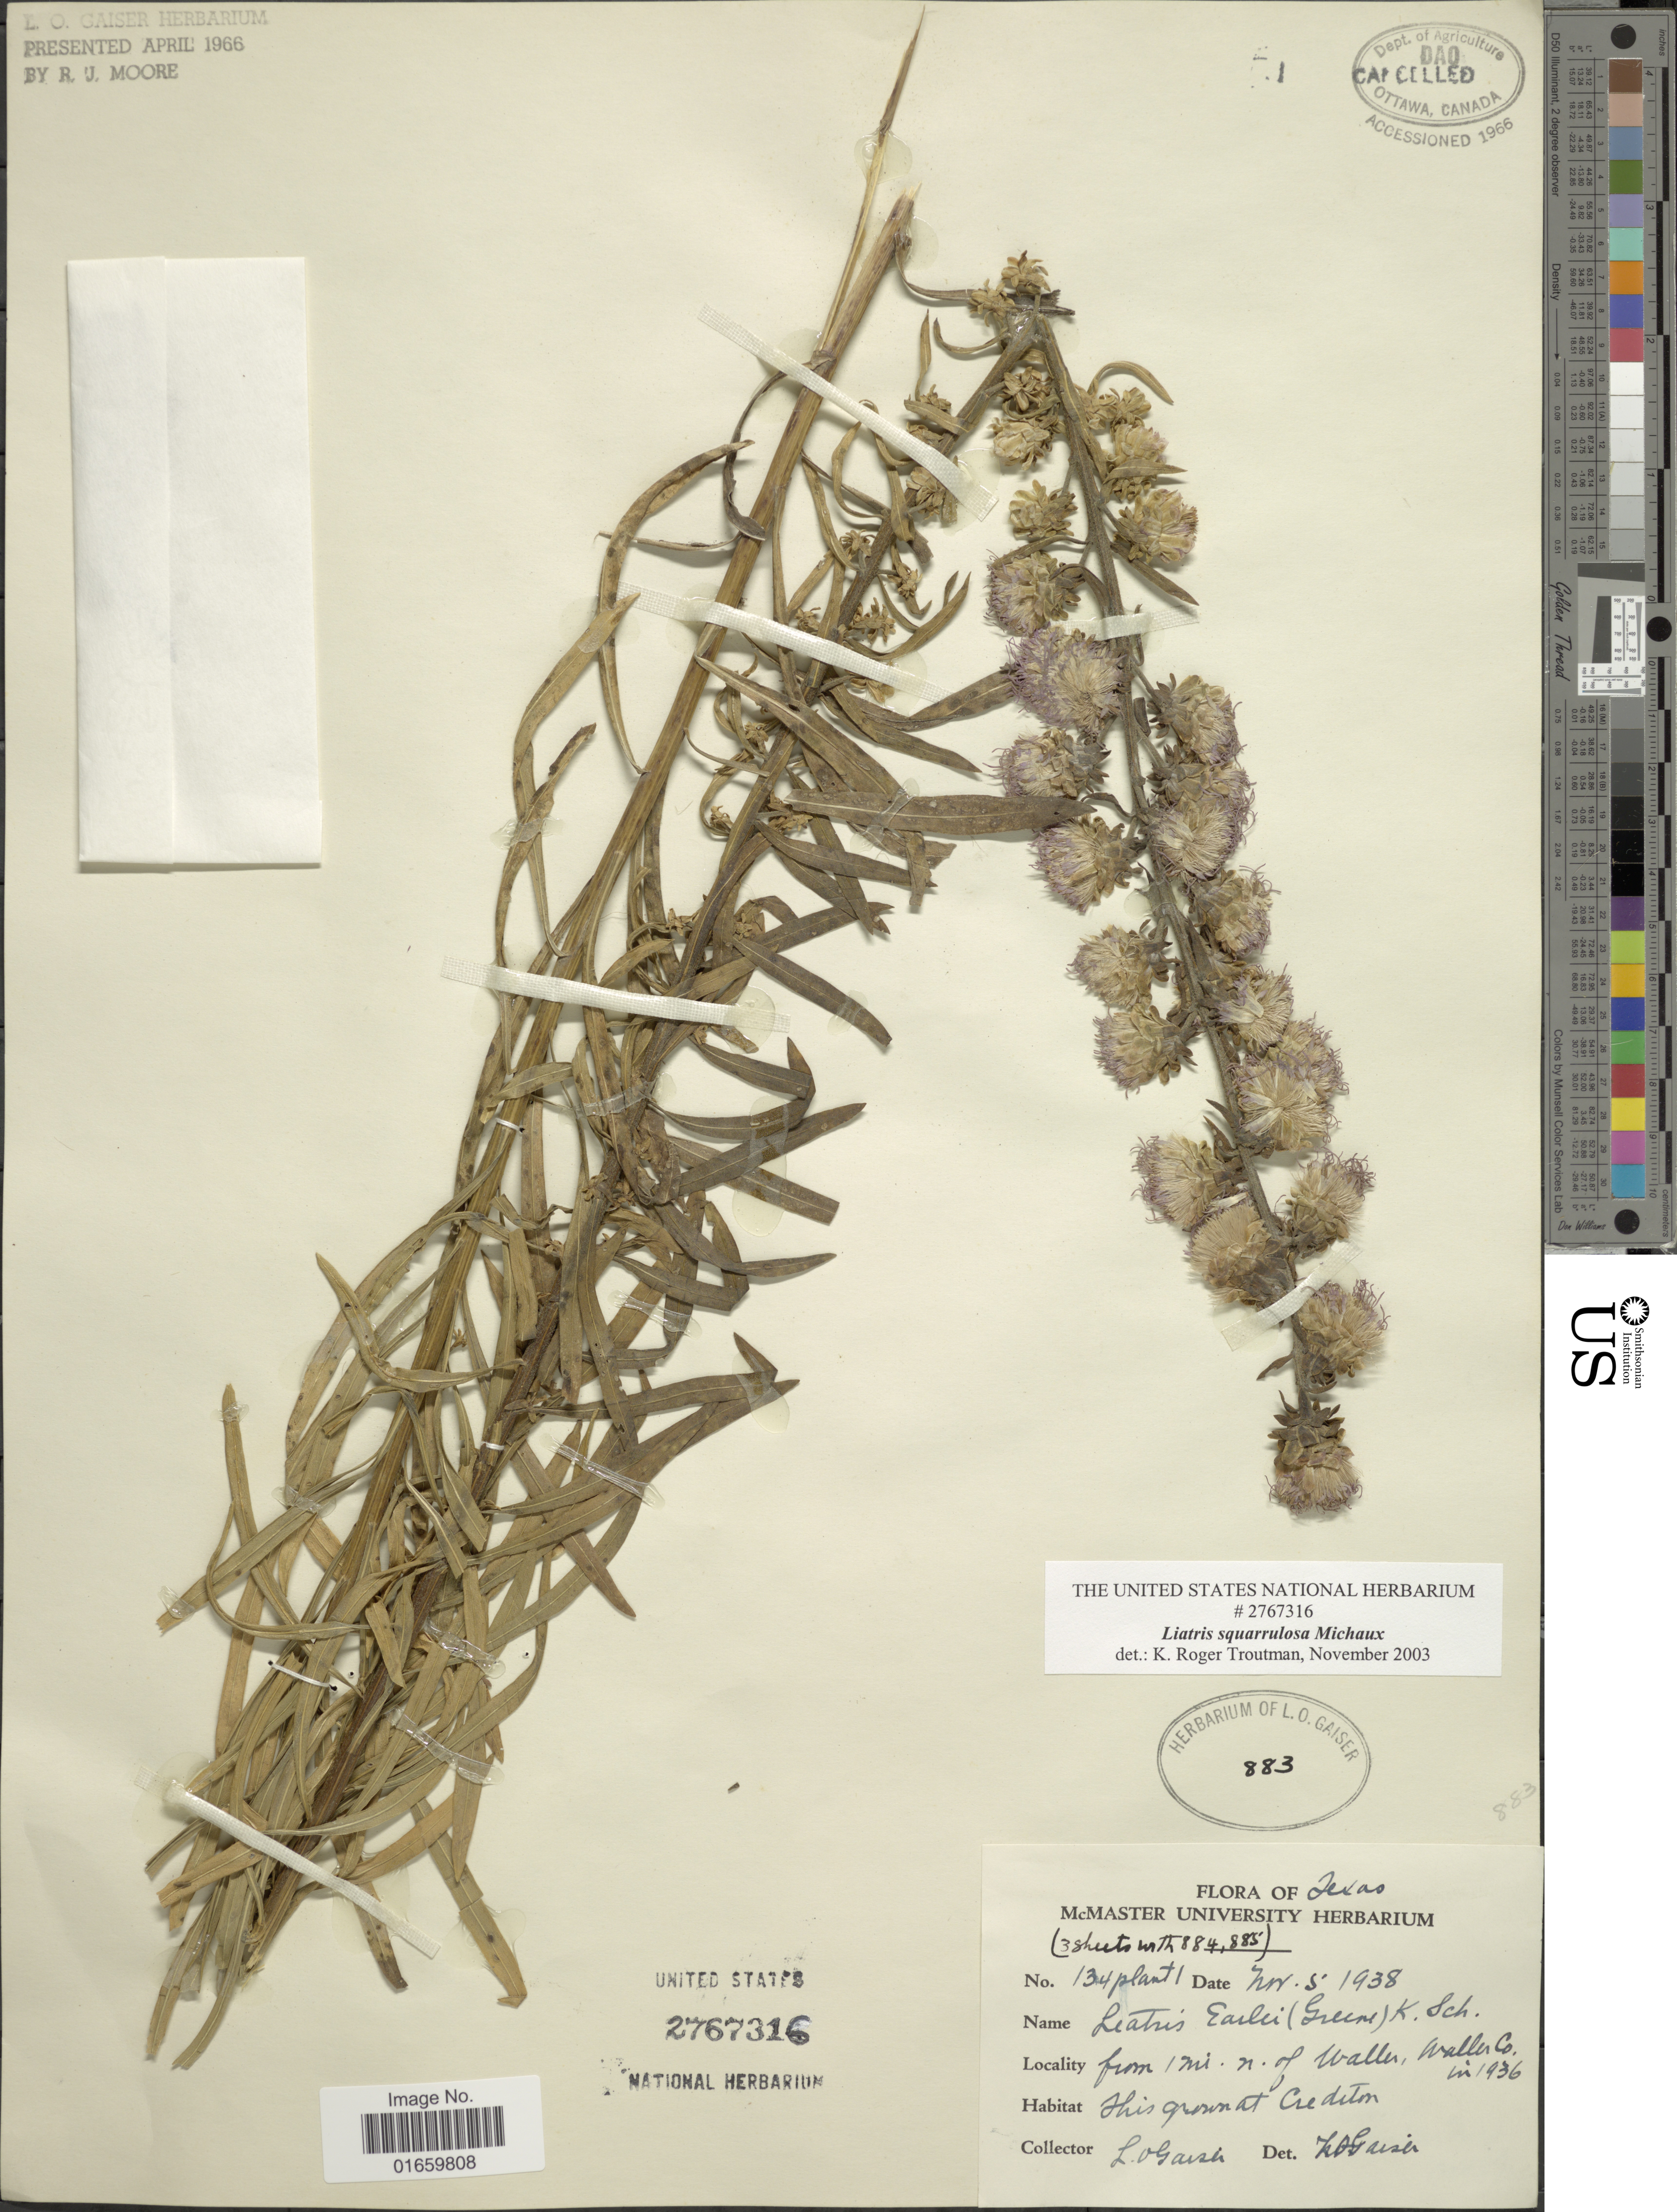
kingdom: Plantae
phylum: Tracheophyta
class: Magnoliopsida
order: Asterales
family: Asteraceae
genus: Liatris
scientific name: Liatris squarrulosa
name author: Michx.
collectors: L. Gaiser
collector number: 134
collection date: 1938-11-05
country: United States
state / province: Texas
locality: From 1 mi. N. of walles, Walles Co.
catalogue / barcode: US 2767316